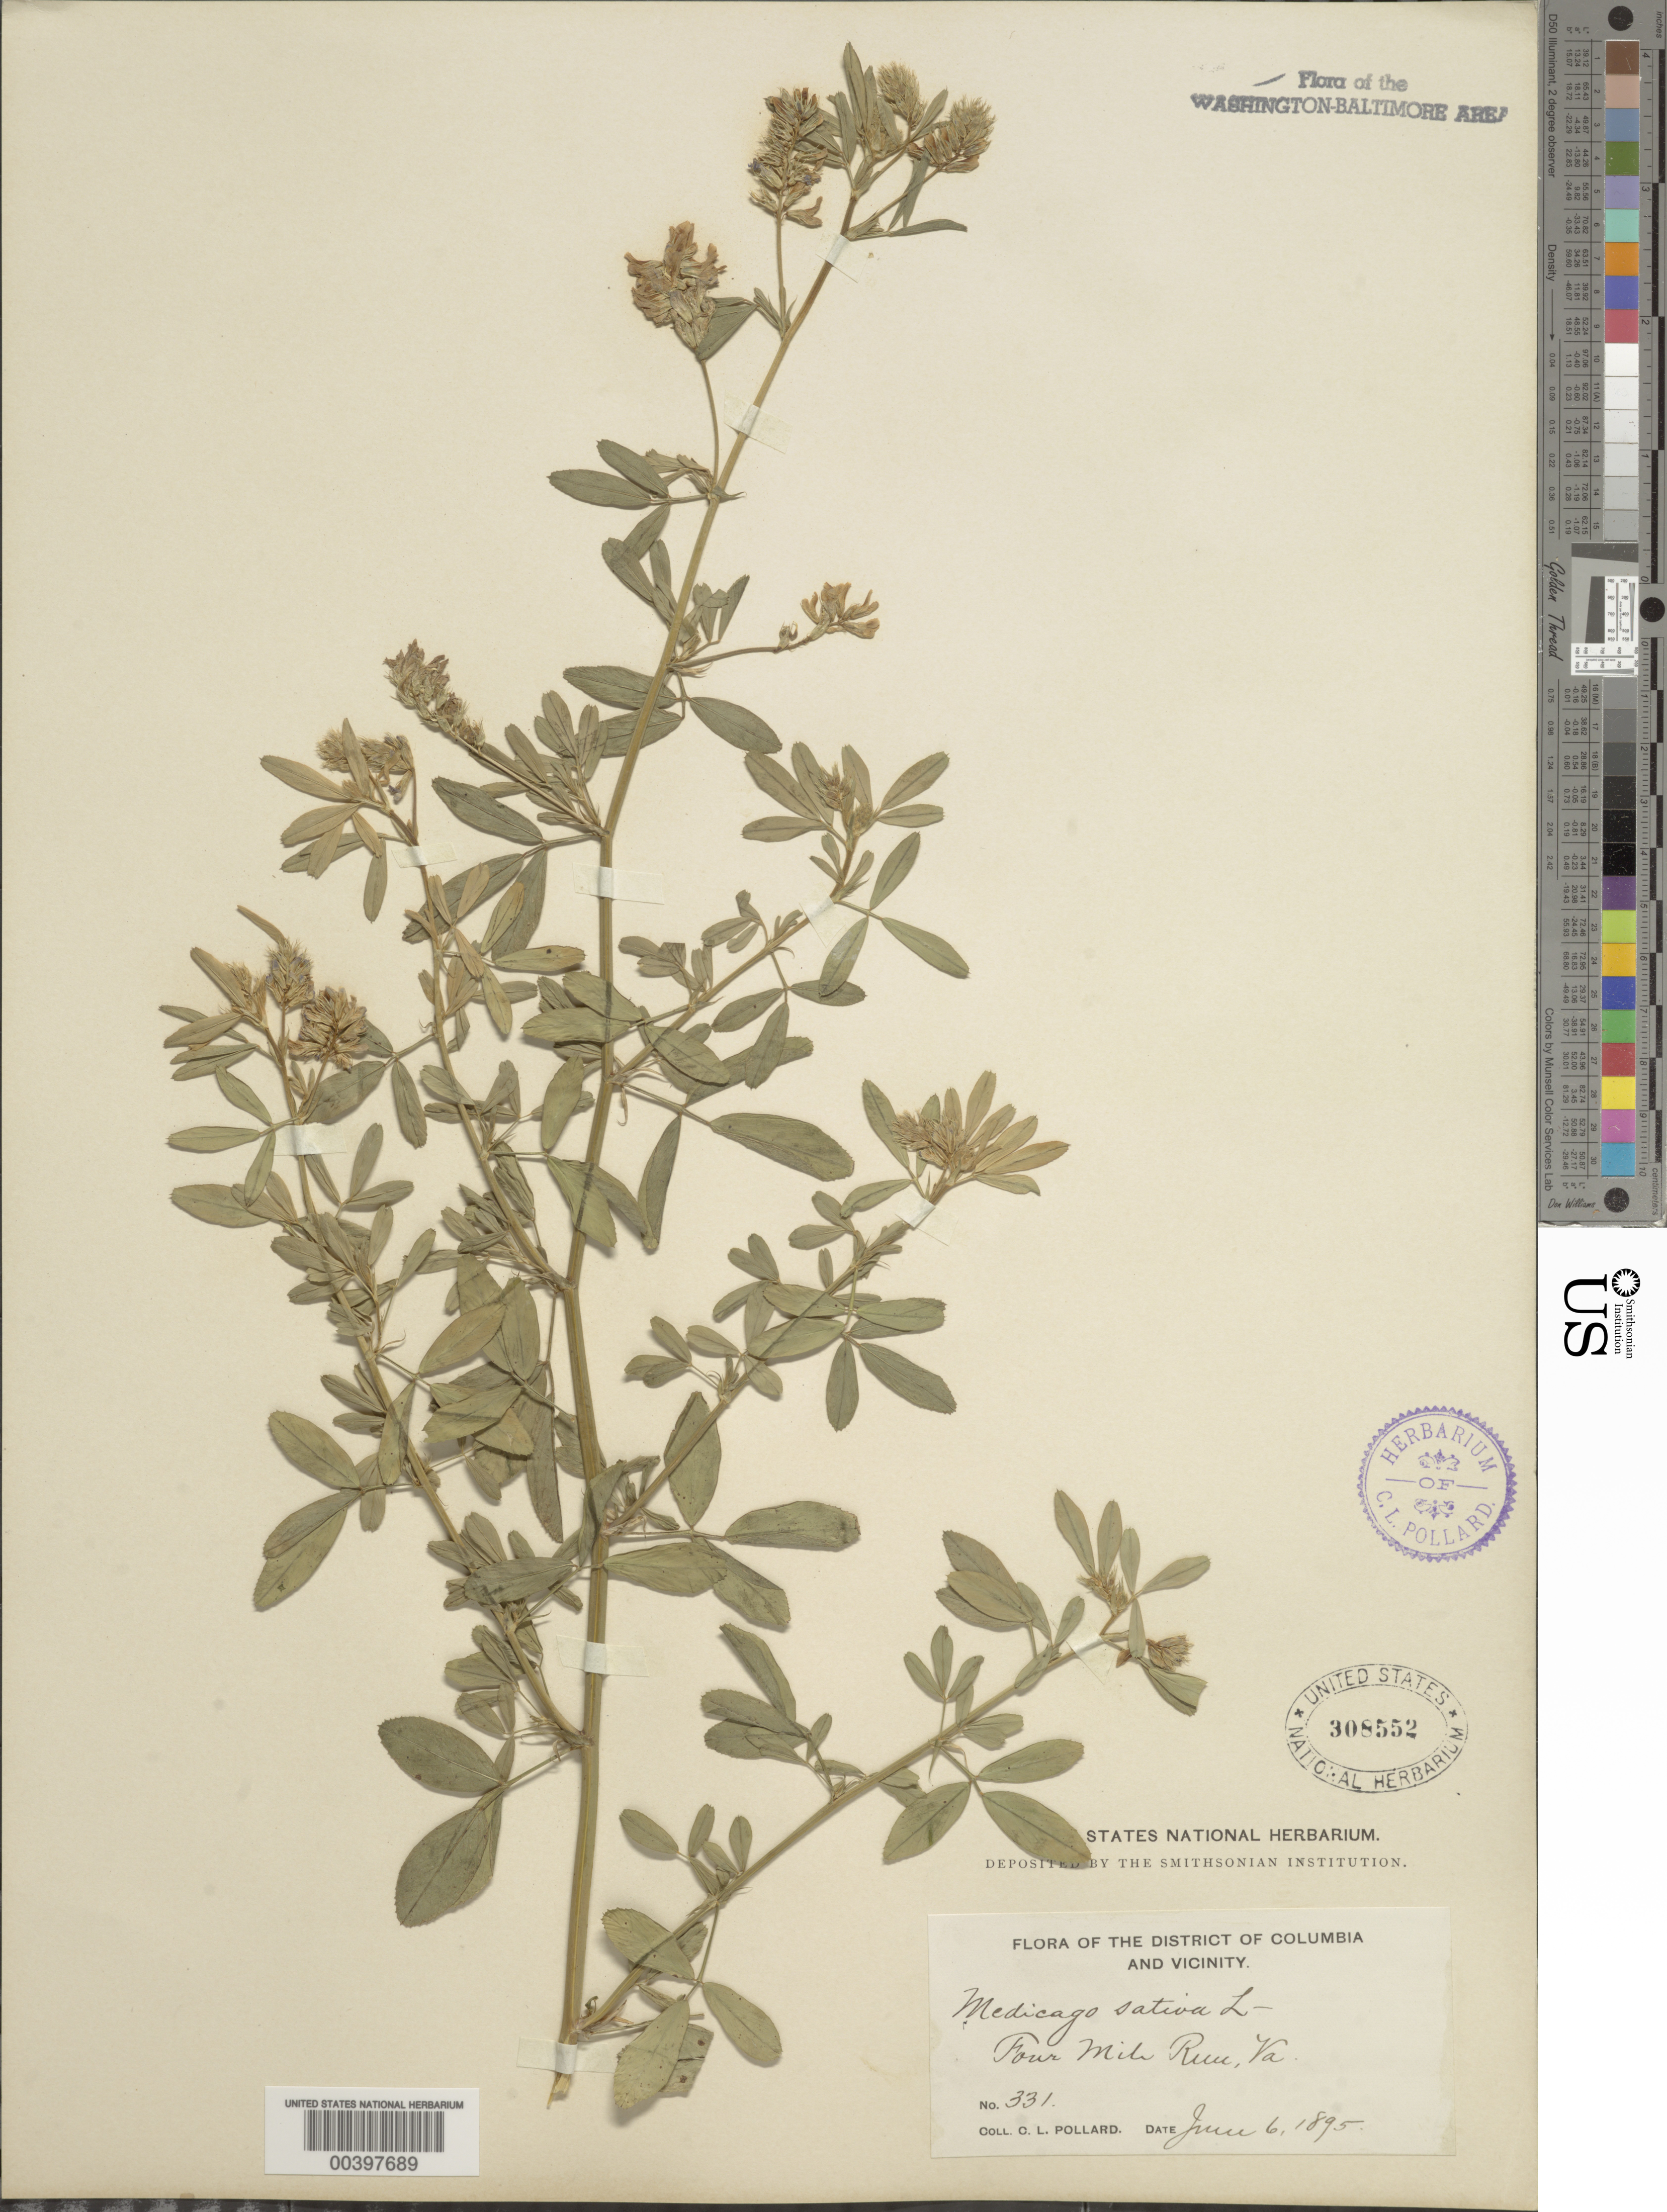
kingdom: Plantae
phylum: Tracheophyta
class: Magnoliopsida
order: Fabales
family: Fabaceae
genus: Medicago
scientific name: Medicago sativa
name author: L.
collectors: C. L. Pollard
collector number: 331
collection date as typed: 06 Jun 1895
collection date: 1895-06-06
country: United States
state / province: Virginia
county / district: Arlington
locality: Four Mile Run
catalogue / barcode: US 308552